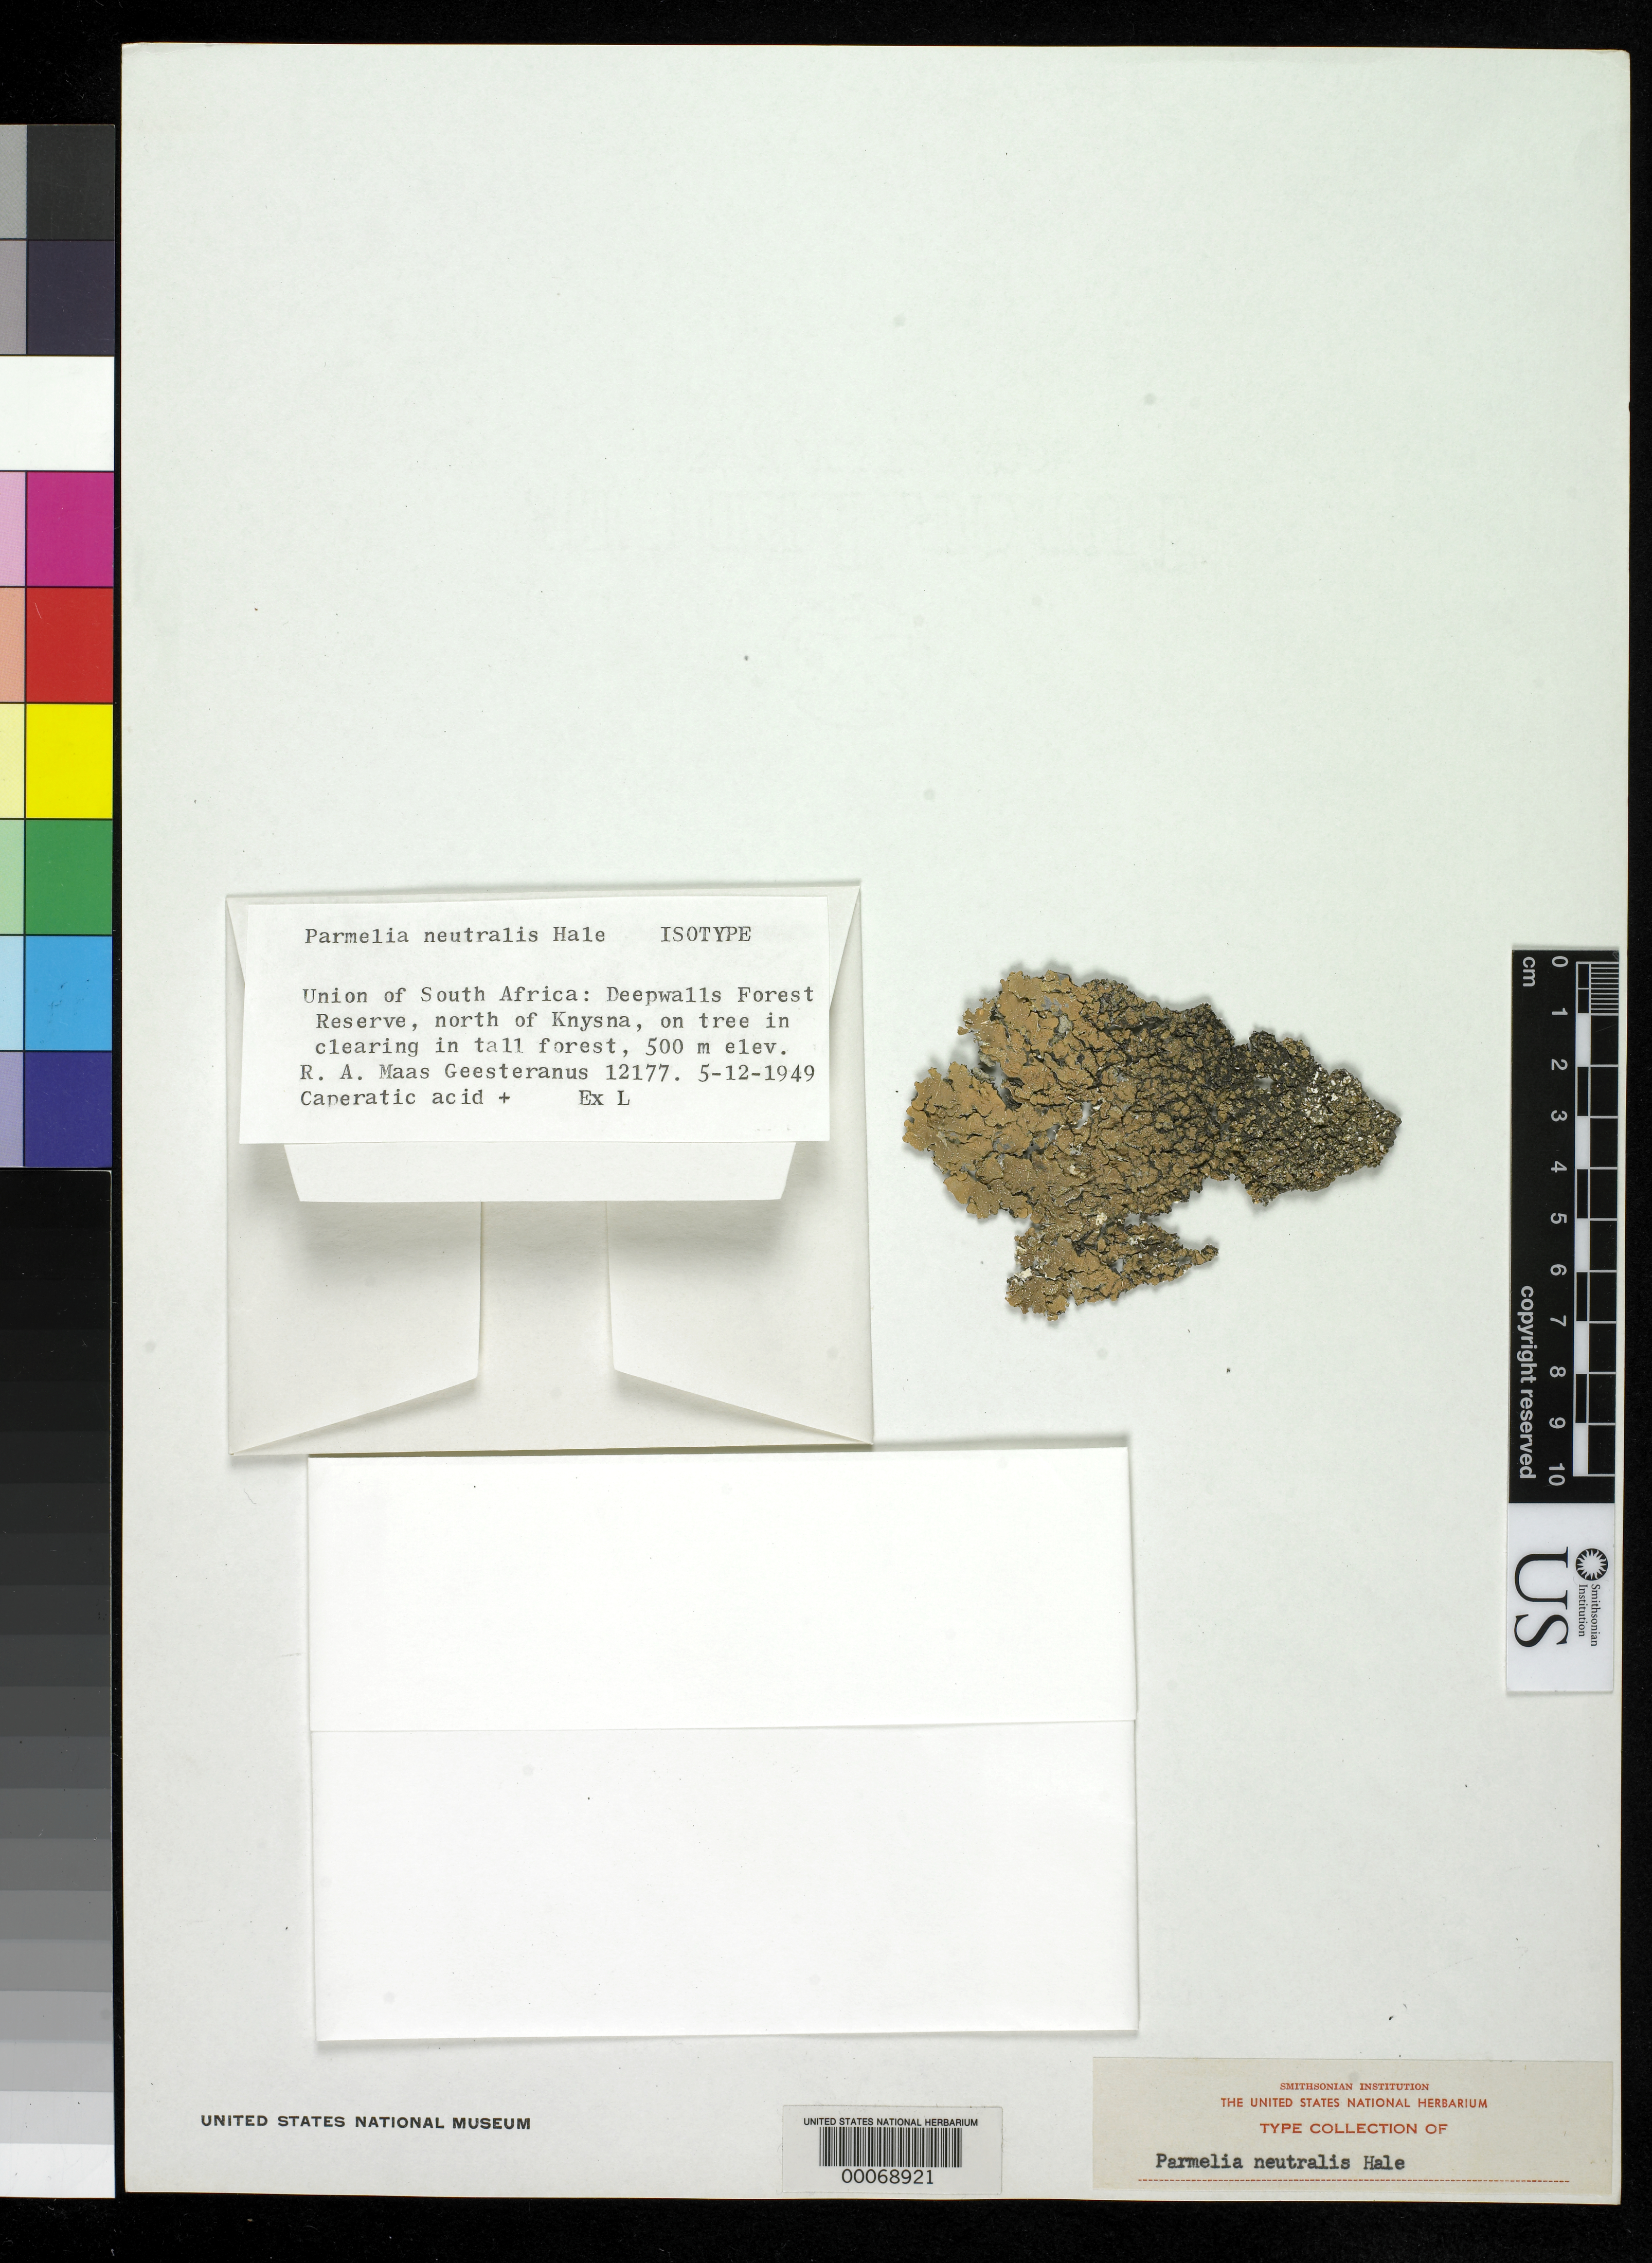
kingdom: Fungi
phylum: Ascomycota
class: Lecanoromycetes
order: Lecanorales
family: Parmeliaceae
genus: Parmelia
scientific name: Parmelia neutralis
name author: Hale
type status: Isotype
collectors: R. A. Maas Geesteranus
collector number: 12177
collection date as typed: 05 Dec 1949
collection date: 1949-12-05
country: South Africa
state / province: Western Cape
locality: Deepwalls Forest Reserve, N of Knysna.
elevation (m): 2650